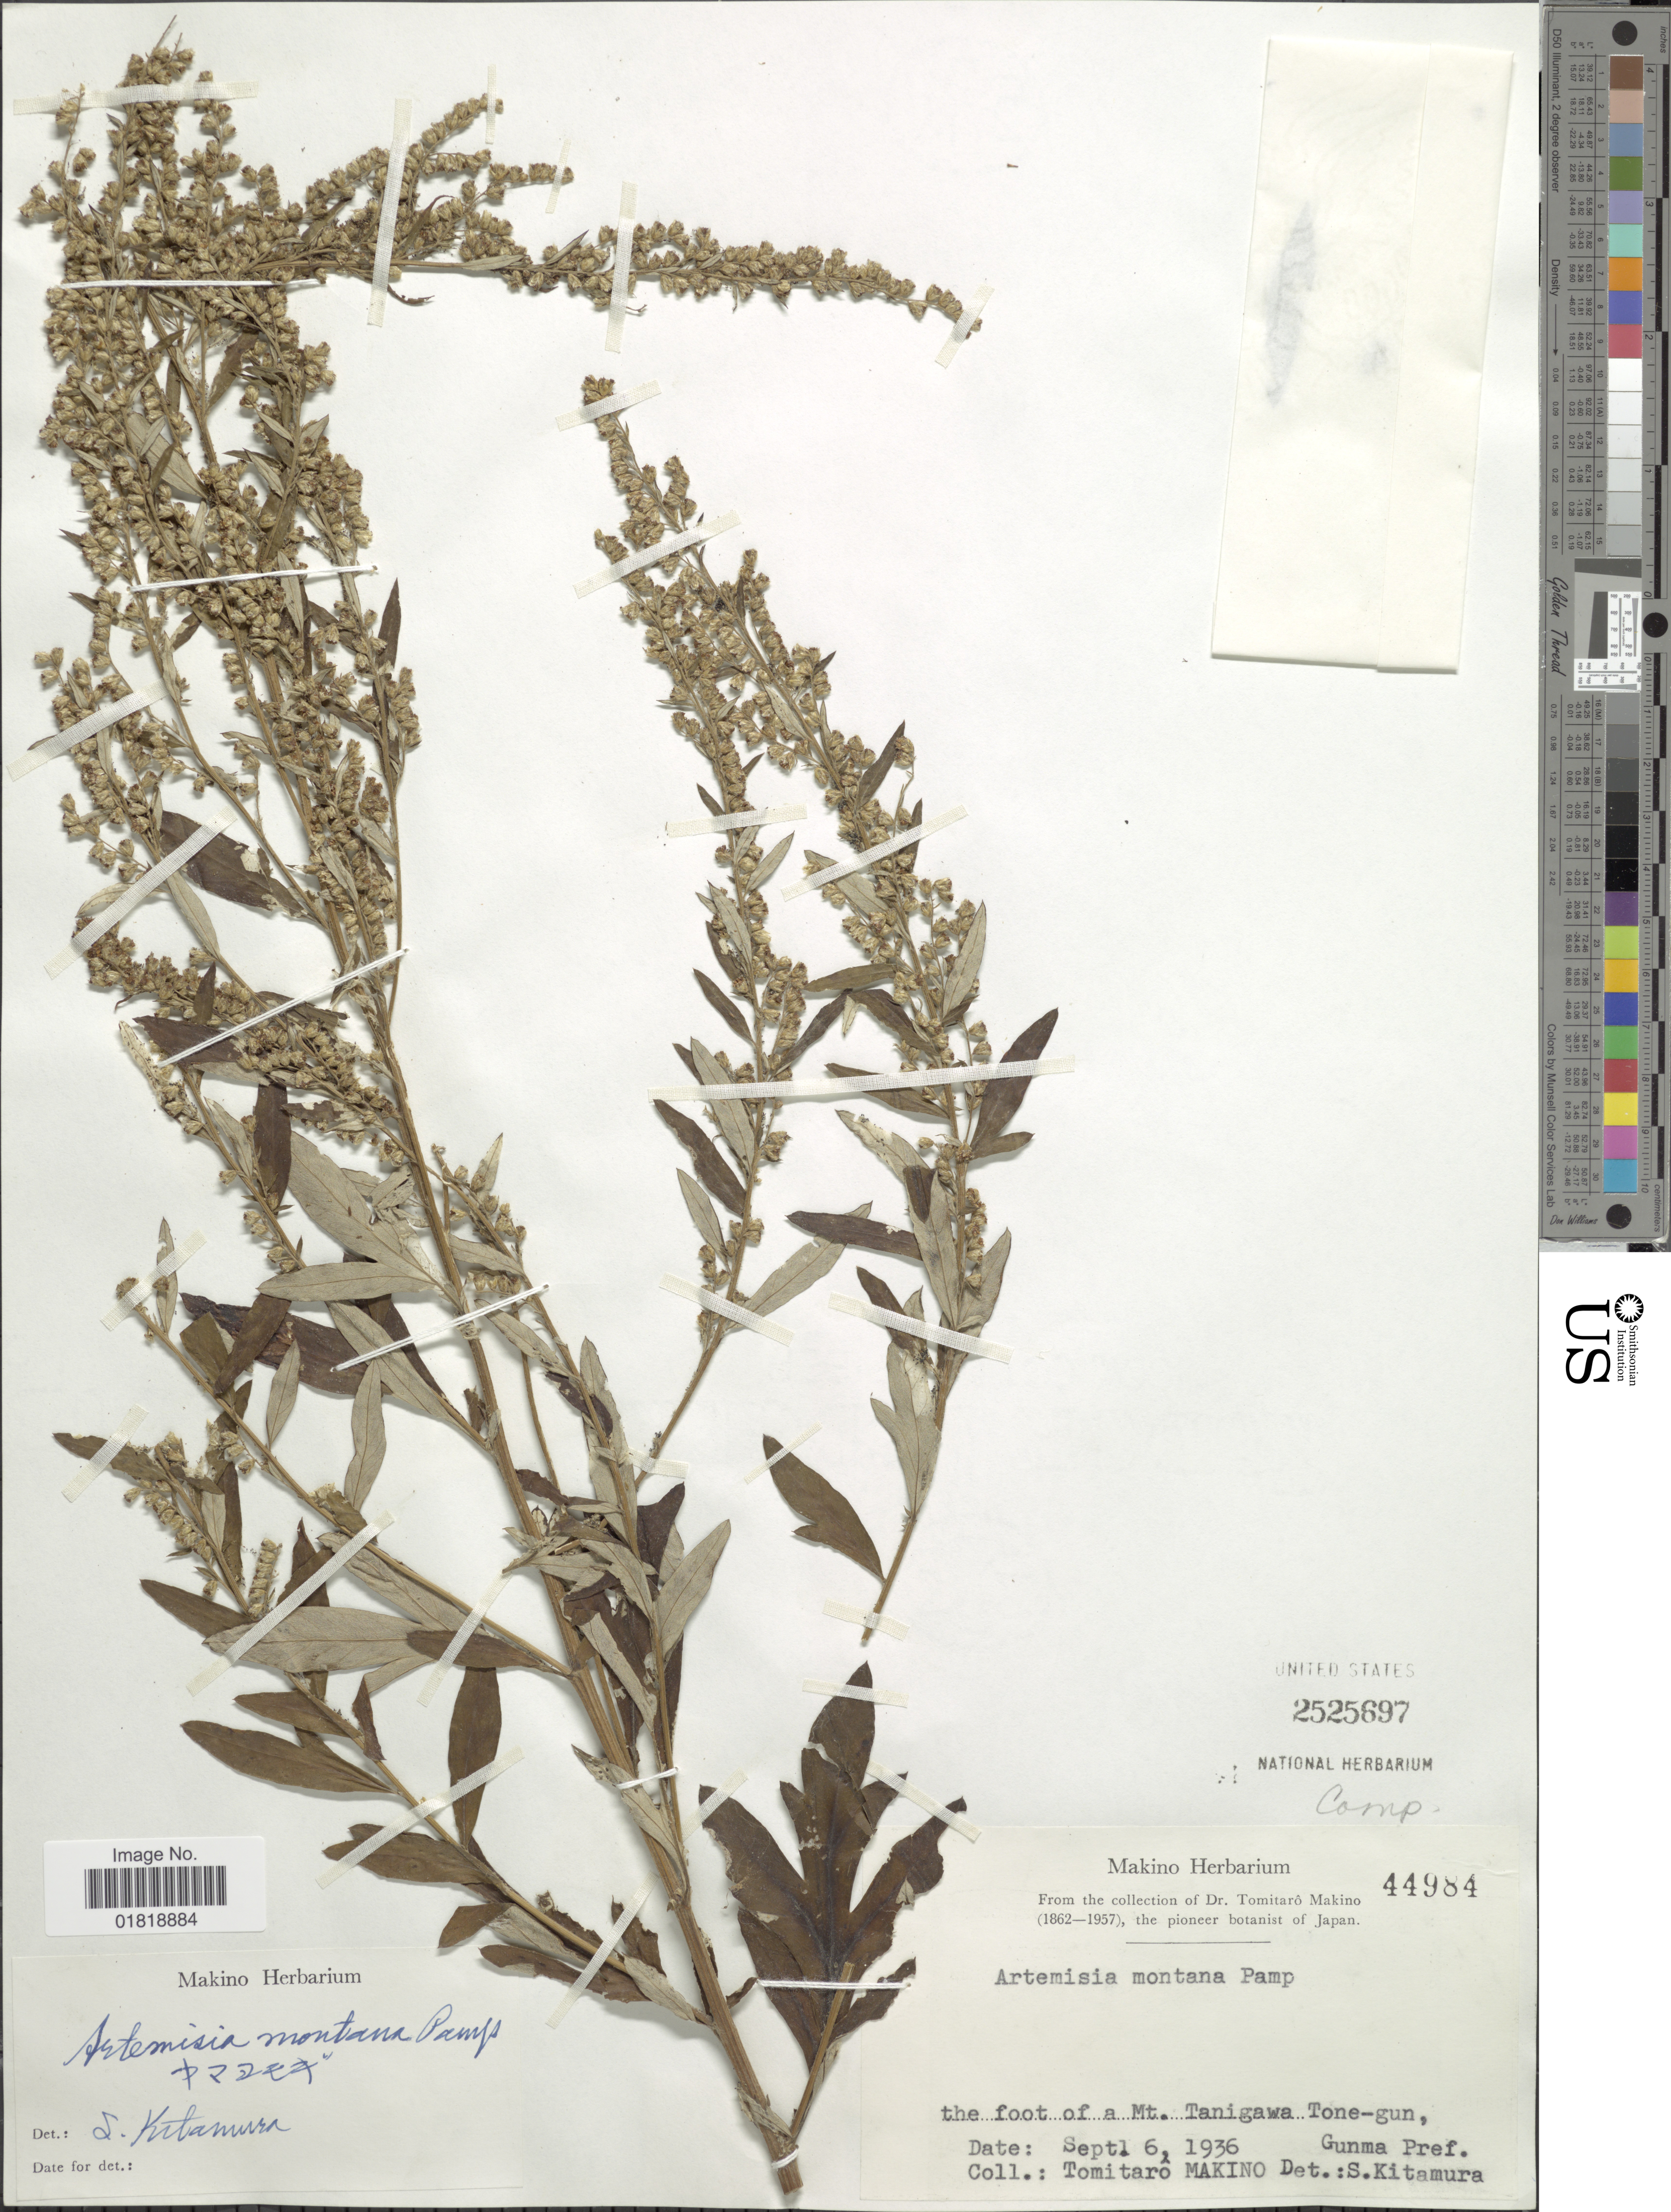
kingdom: Plantae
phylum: Tracheophyta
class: Magnoliopsida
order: Asterales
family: Asteraceae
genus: Artemisia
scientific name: Artemisia montana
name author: (Nakai) Pamp.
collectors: T. Makino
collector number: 44984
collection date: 1936-09-06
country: Japan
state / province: Gunma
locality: The foot of a Mt. Tanigawa Tone-gun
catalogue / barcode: US 2525697